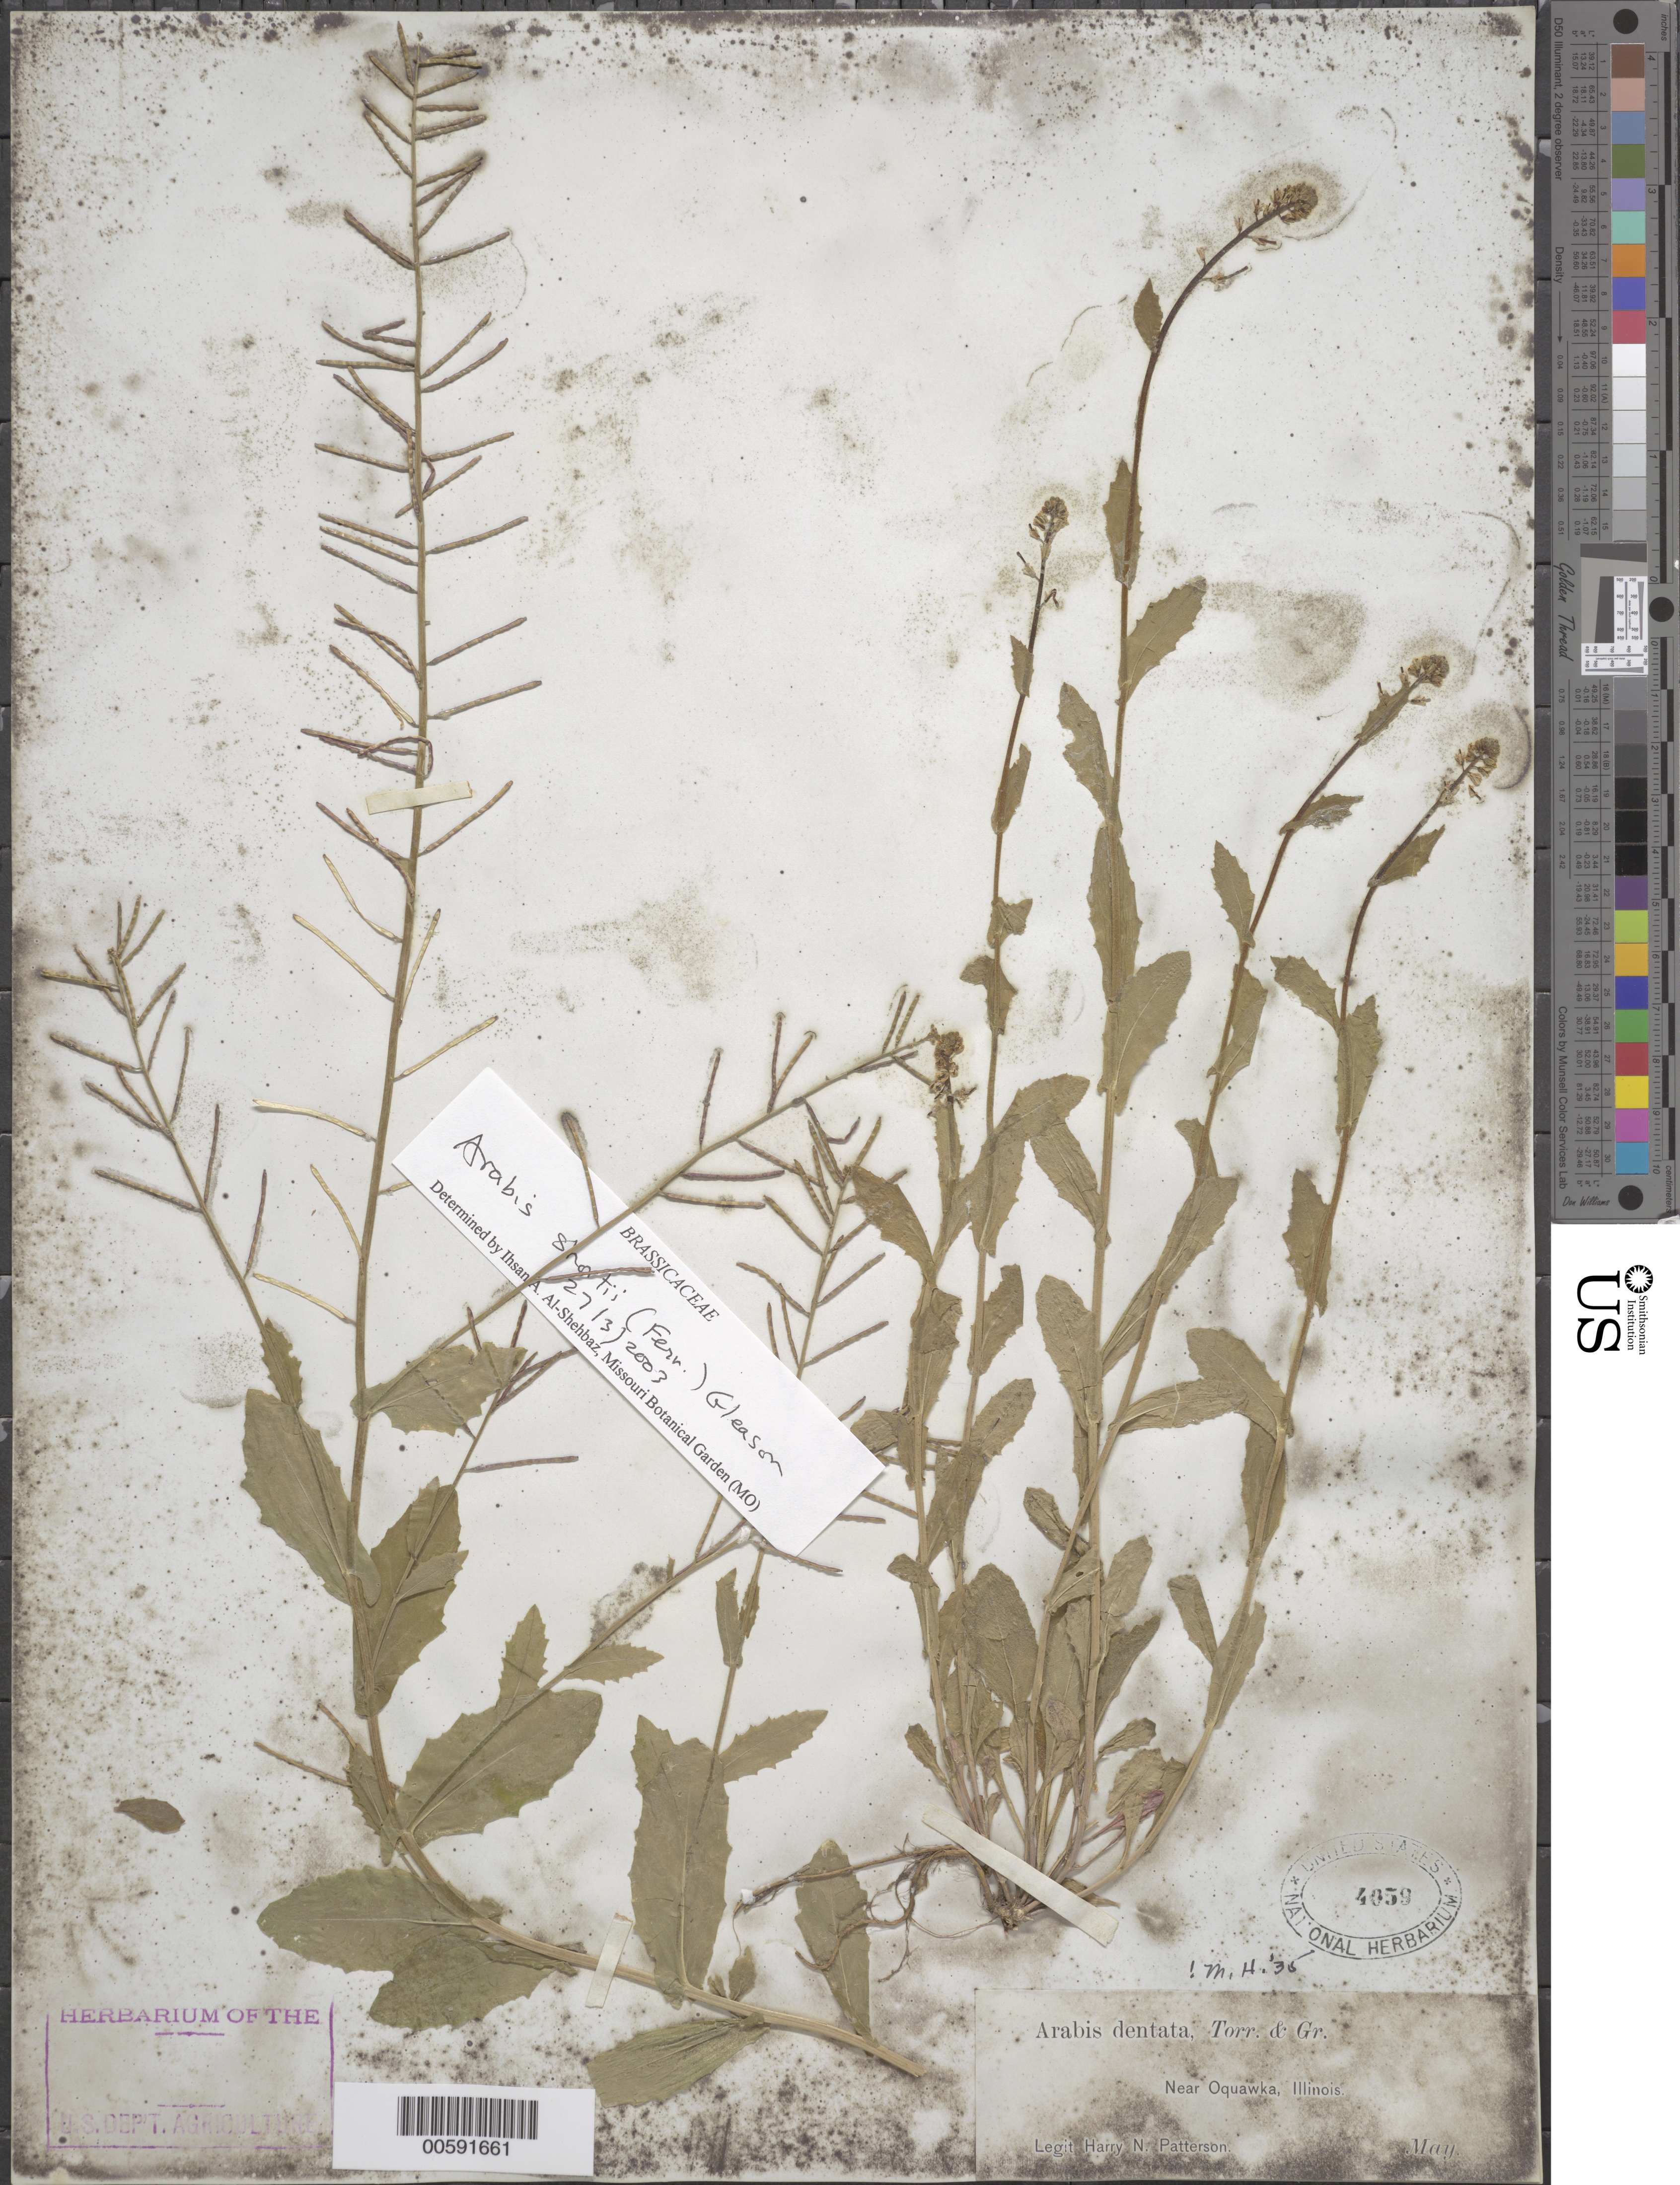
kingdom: Plantae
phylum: Tracheophyta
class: Magnoliopsida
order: Brassicales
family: Brassicaceae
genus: Arabis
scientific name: Arabis perstellata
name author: E.L. Braun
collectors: H. N. Patterson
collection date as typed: May 18--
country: United States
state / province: Illinois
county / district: Henderson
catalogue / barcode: US 4059